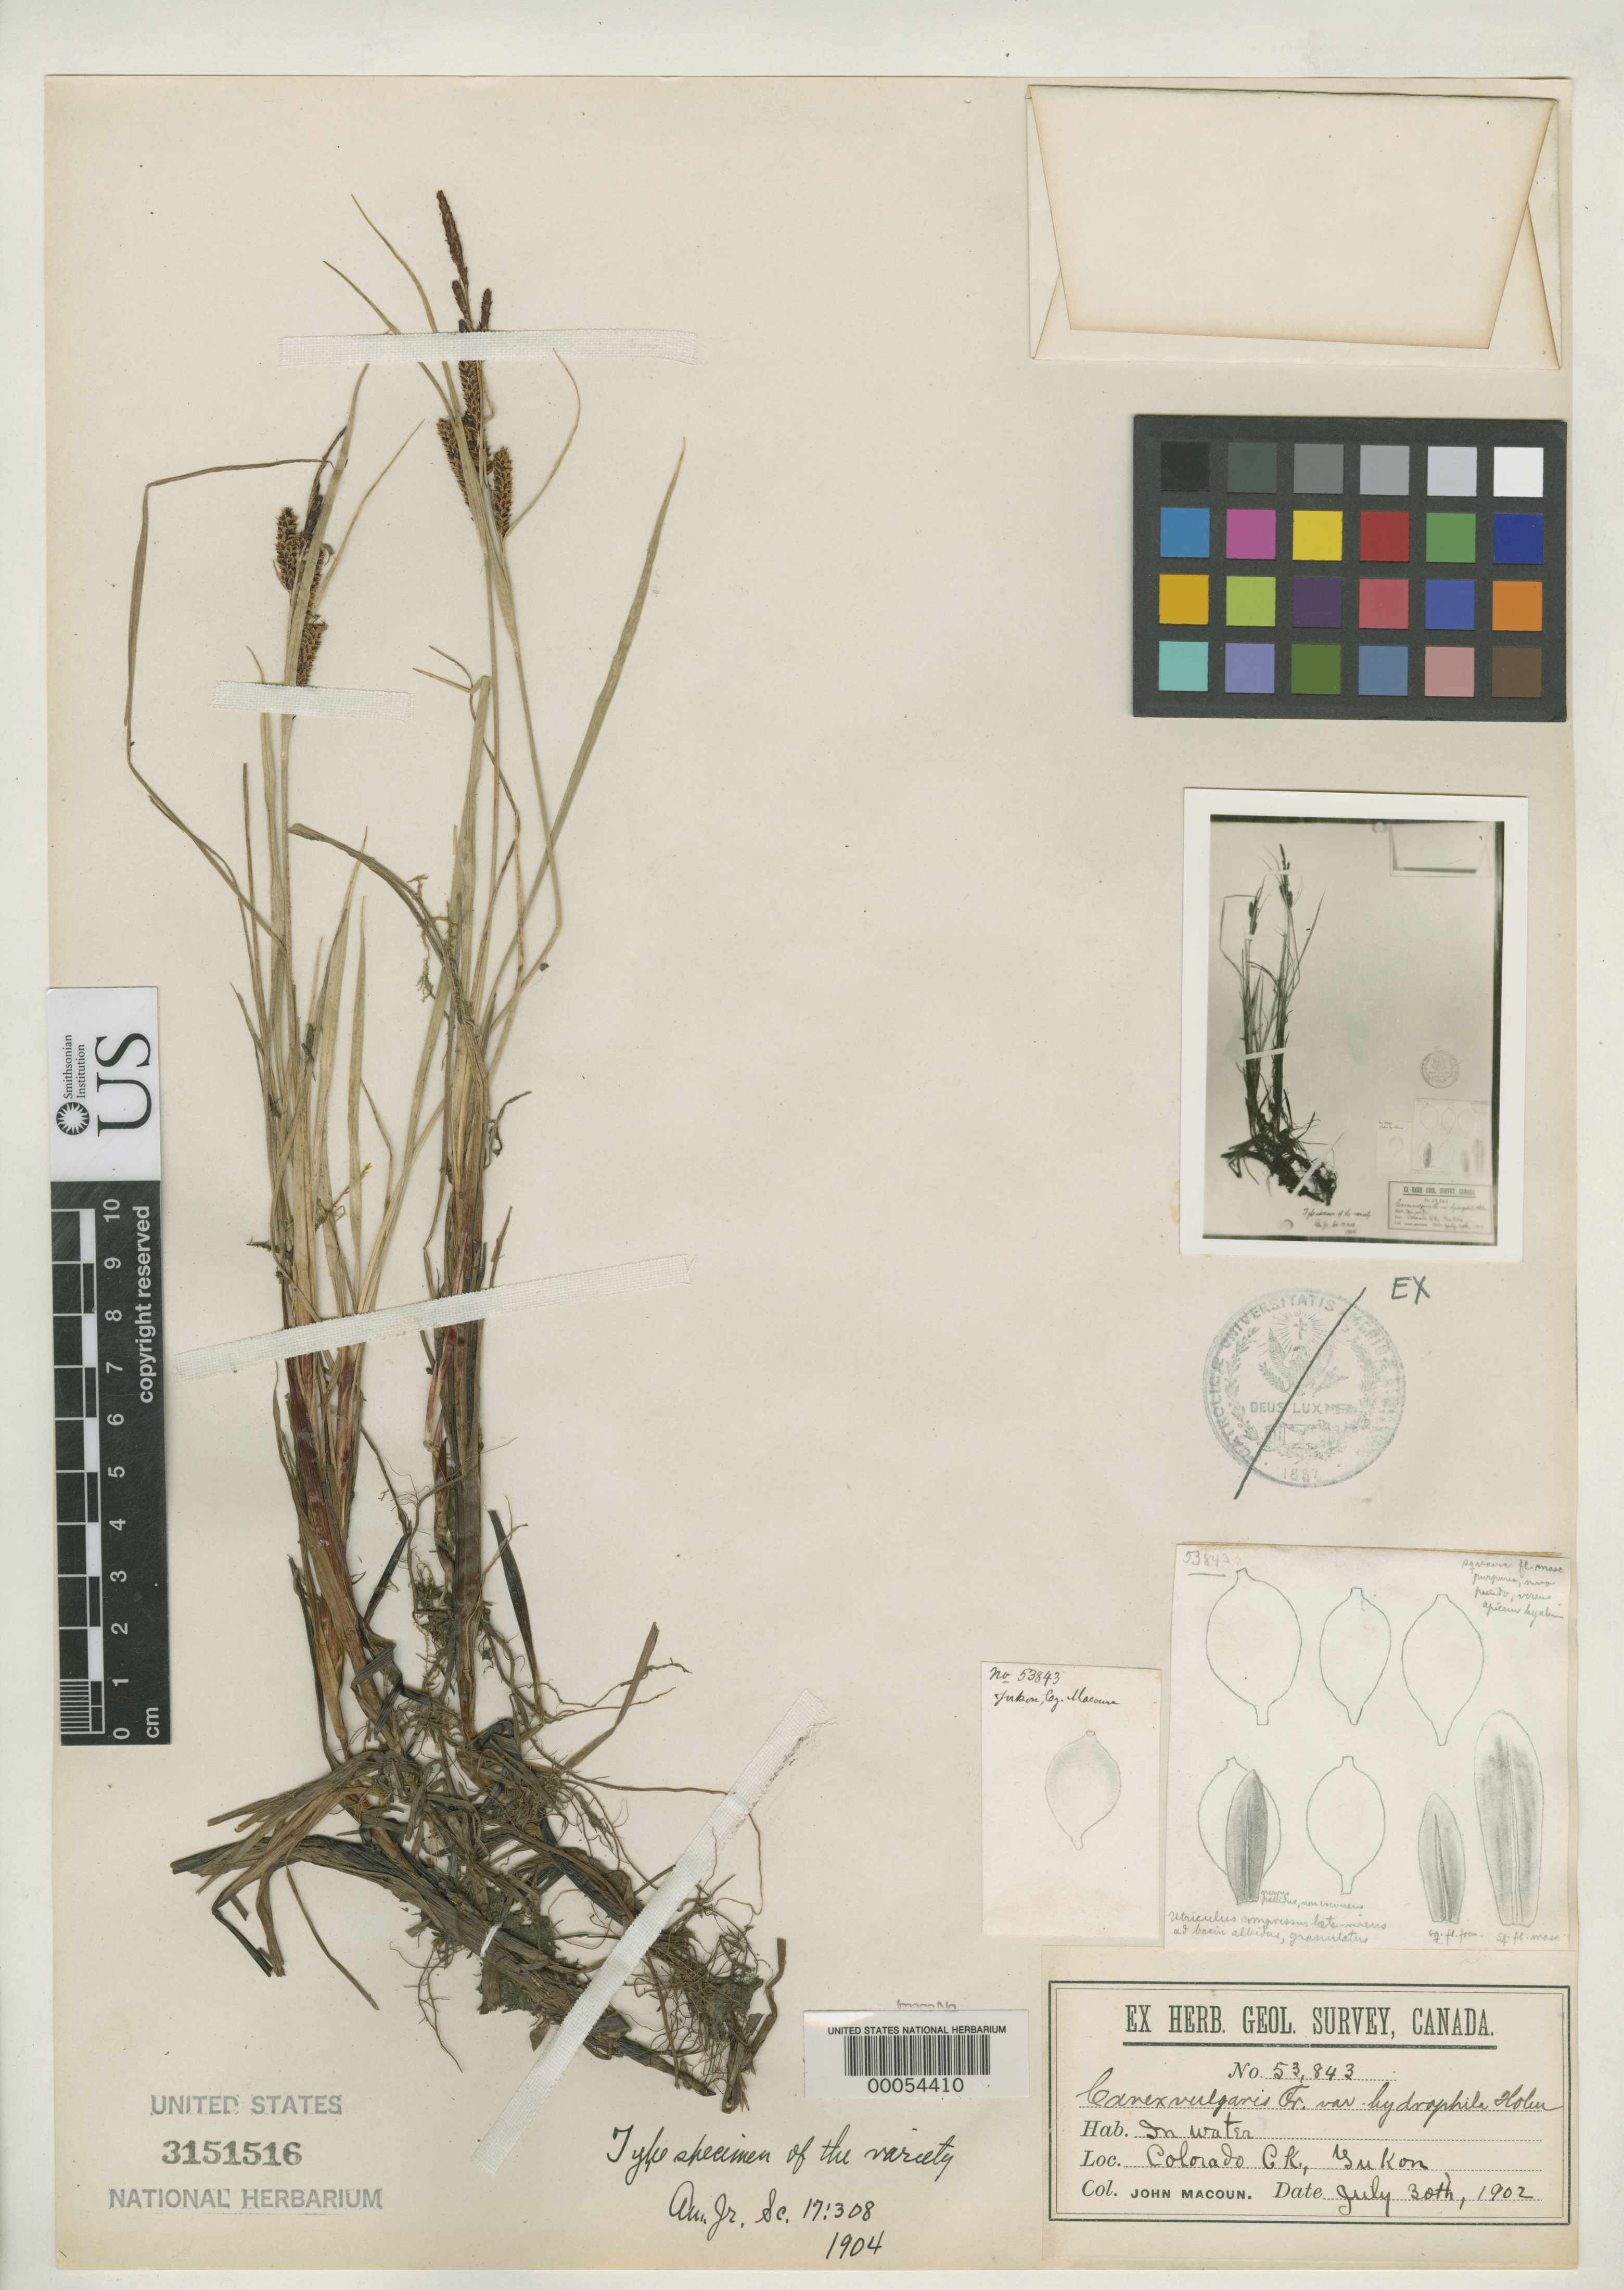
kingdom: Plantae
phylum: Tracheophyta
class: Liliopsida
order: Poales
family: Cyperaceae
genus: Carex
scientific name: Carex vulgaris var. hydrophila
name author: Holm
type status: Type Collection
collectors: J. Macoun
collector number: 53843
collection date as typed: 30 Jul 1902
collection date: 1902-07-30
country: Canada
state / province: Yukon Territory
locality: Colorado Creek.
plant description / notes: One of two sheets at US ex herb. LCU, both annotated as "Type specimen of the variety"; unclear which is holotype (or if both are syntypes).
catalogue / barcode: US 3151516